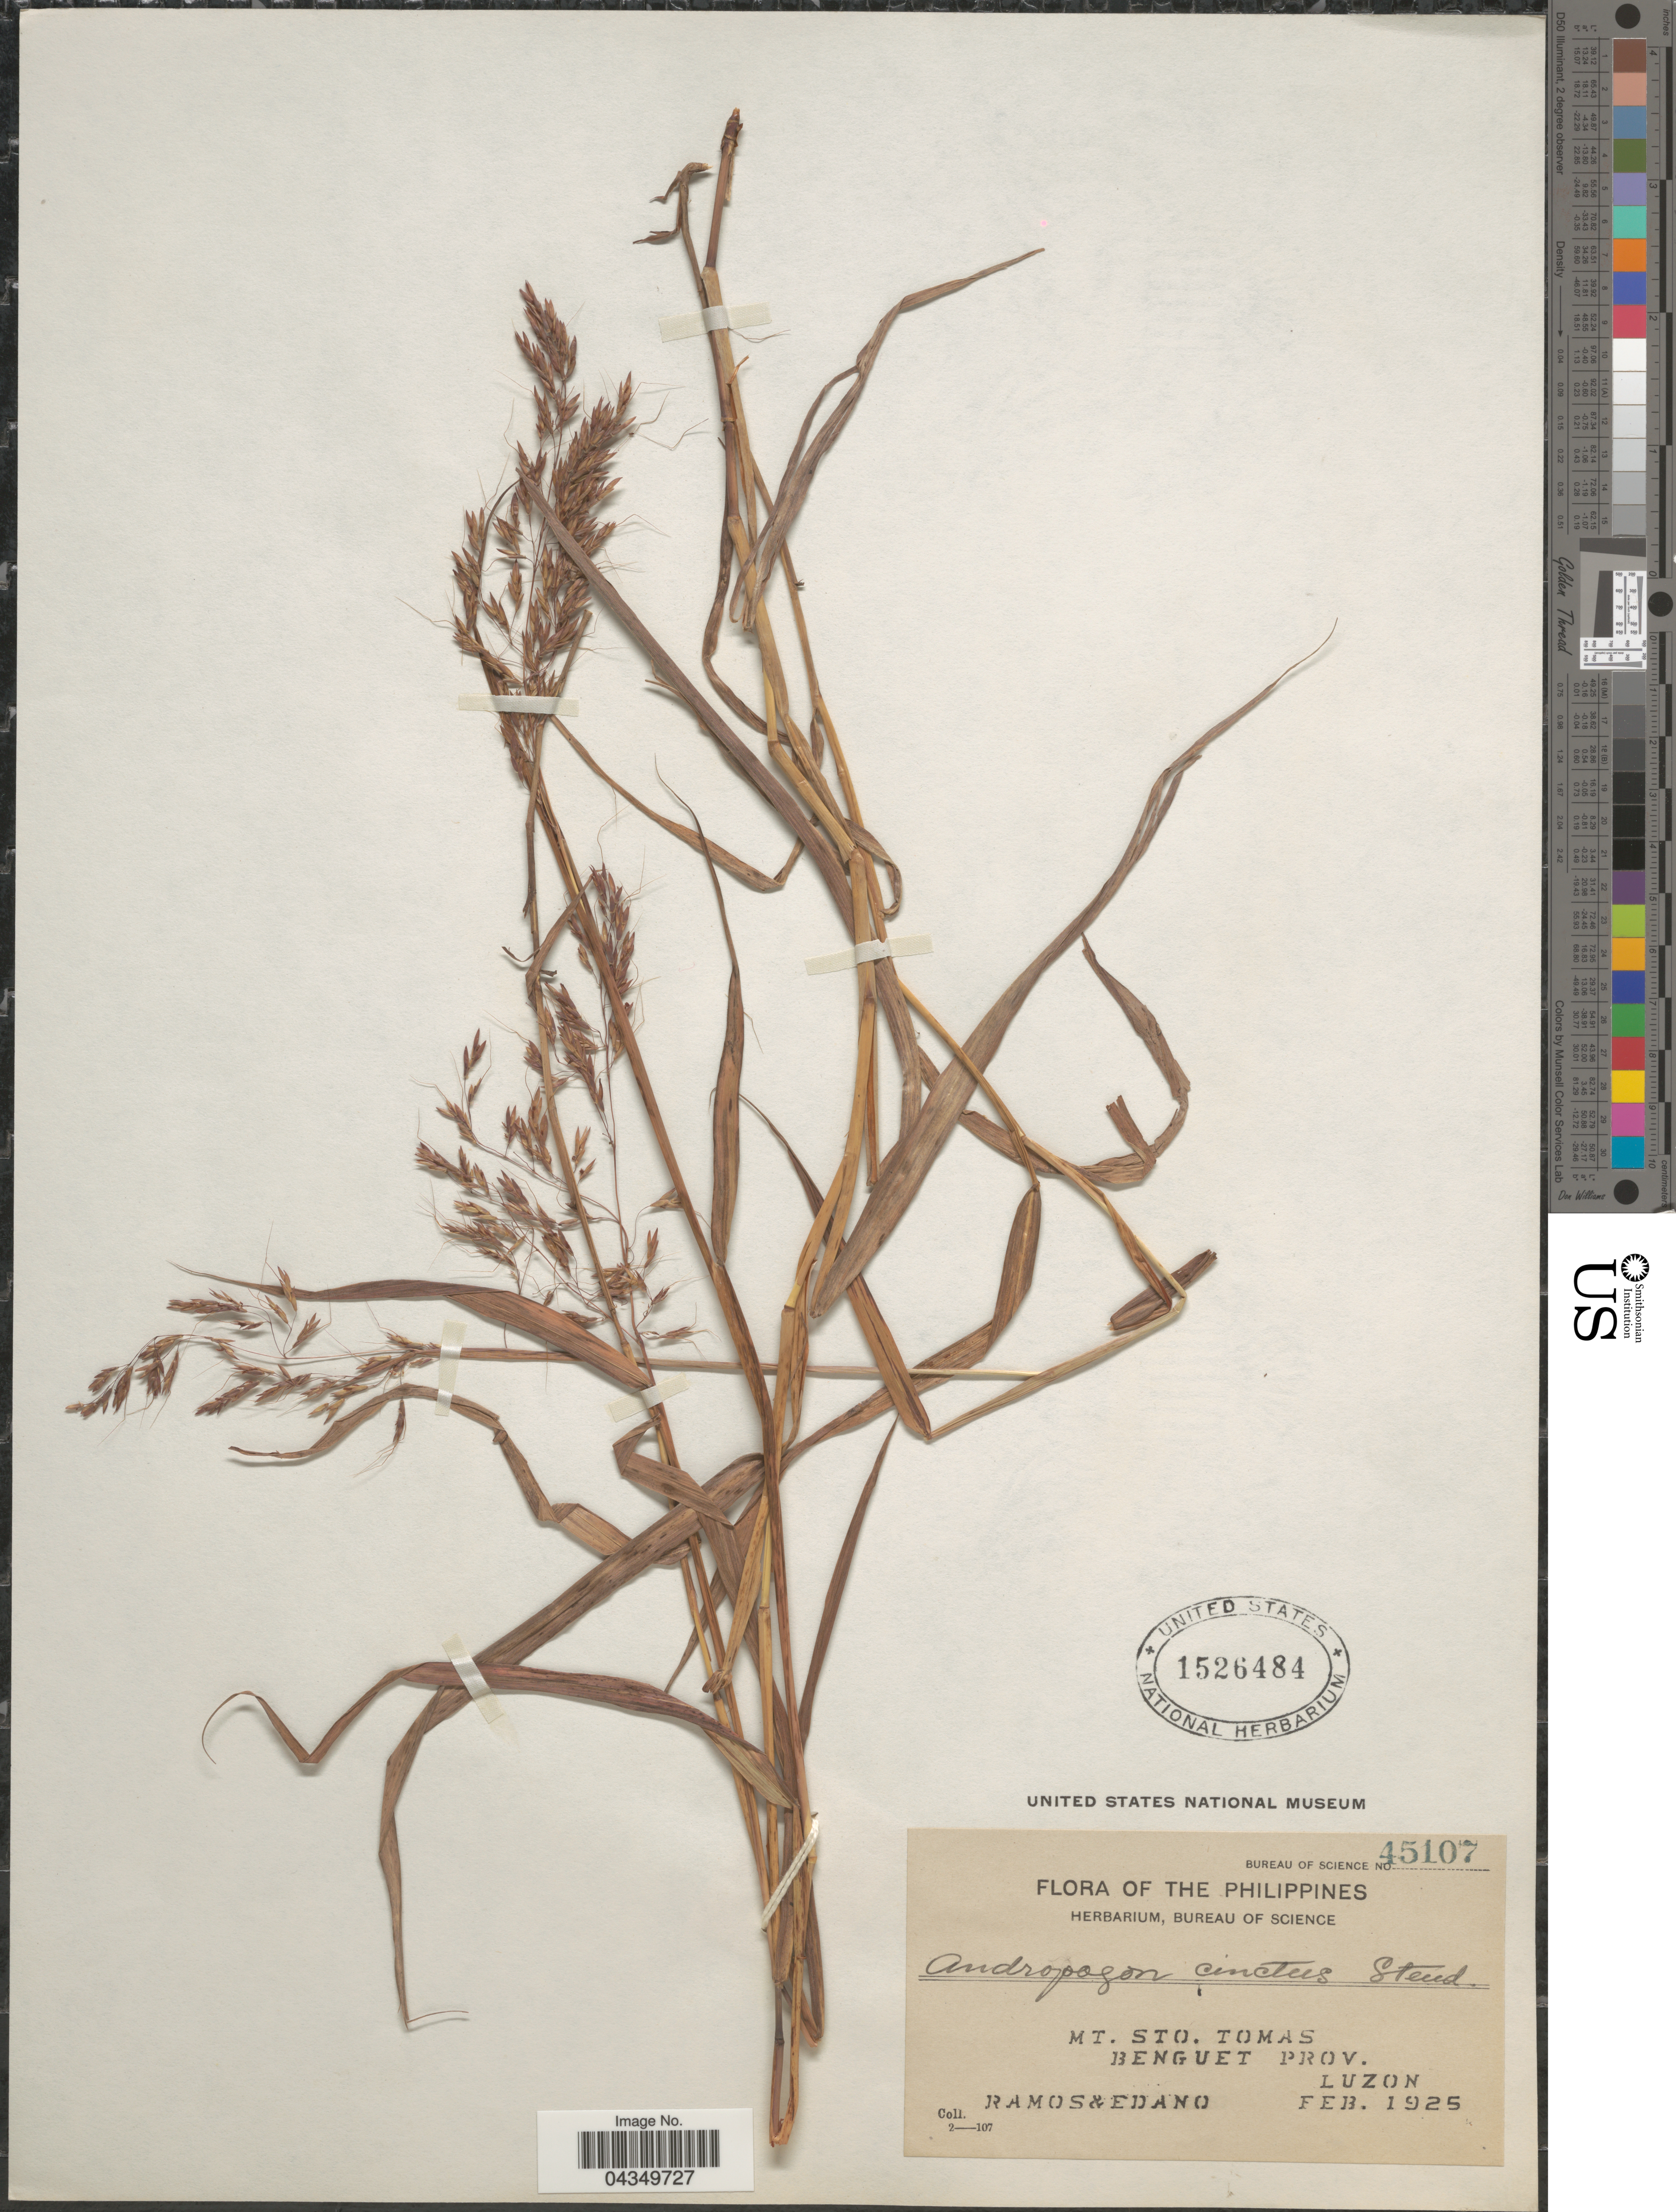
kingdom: Plantae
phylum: Tracheophyta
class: Liliopsida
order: Poales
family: Poaceae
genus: Capillipedium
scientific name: Capillipedium parviflorum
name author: (R. Br.) Stapf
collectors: -. Ramos & -. Edano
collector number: Bureau of Science 45107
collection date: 1925-02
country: Philippines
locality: Mt. Sto. Tomas. Benguet Prov. Luzon.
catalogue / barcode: US 1526484